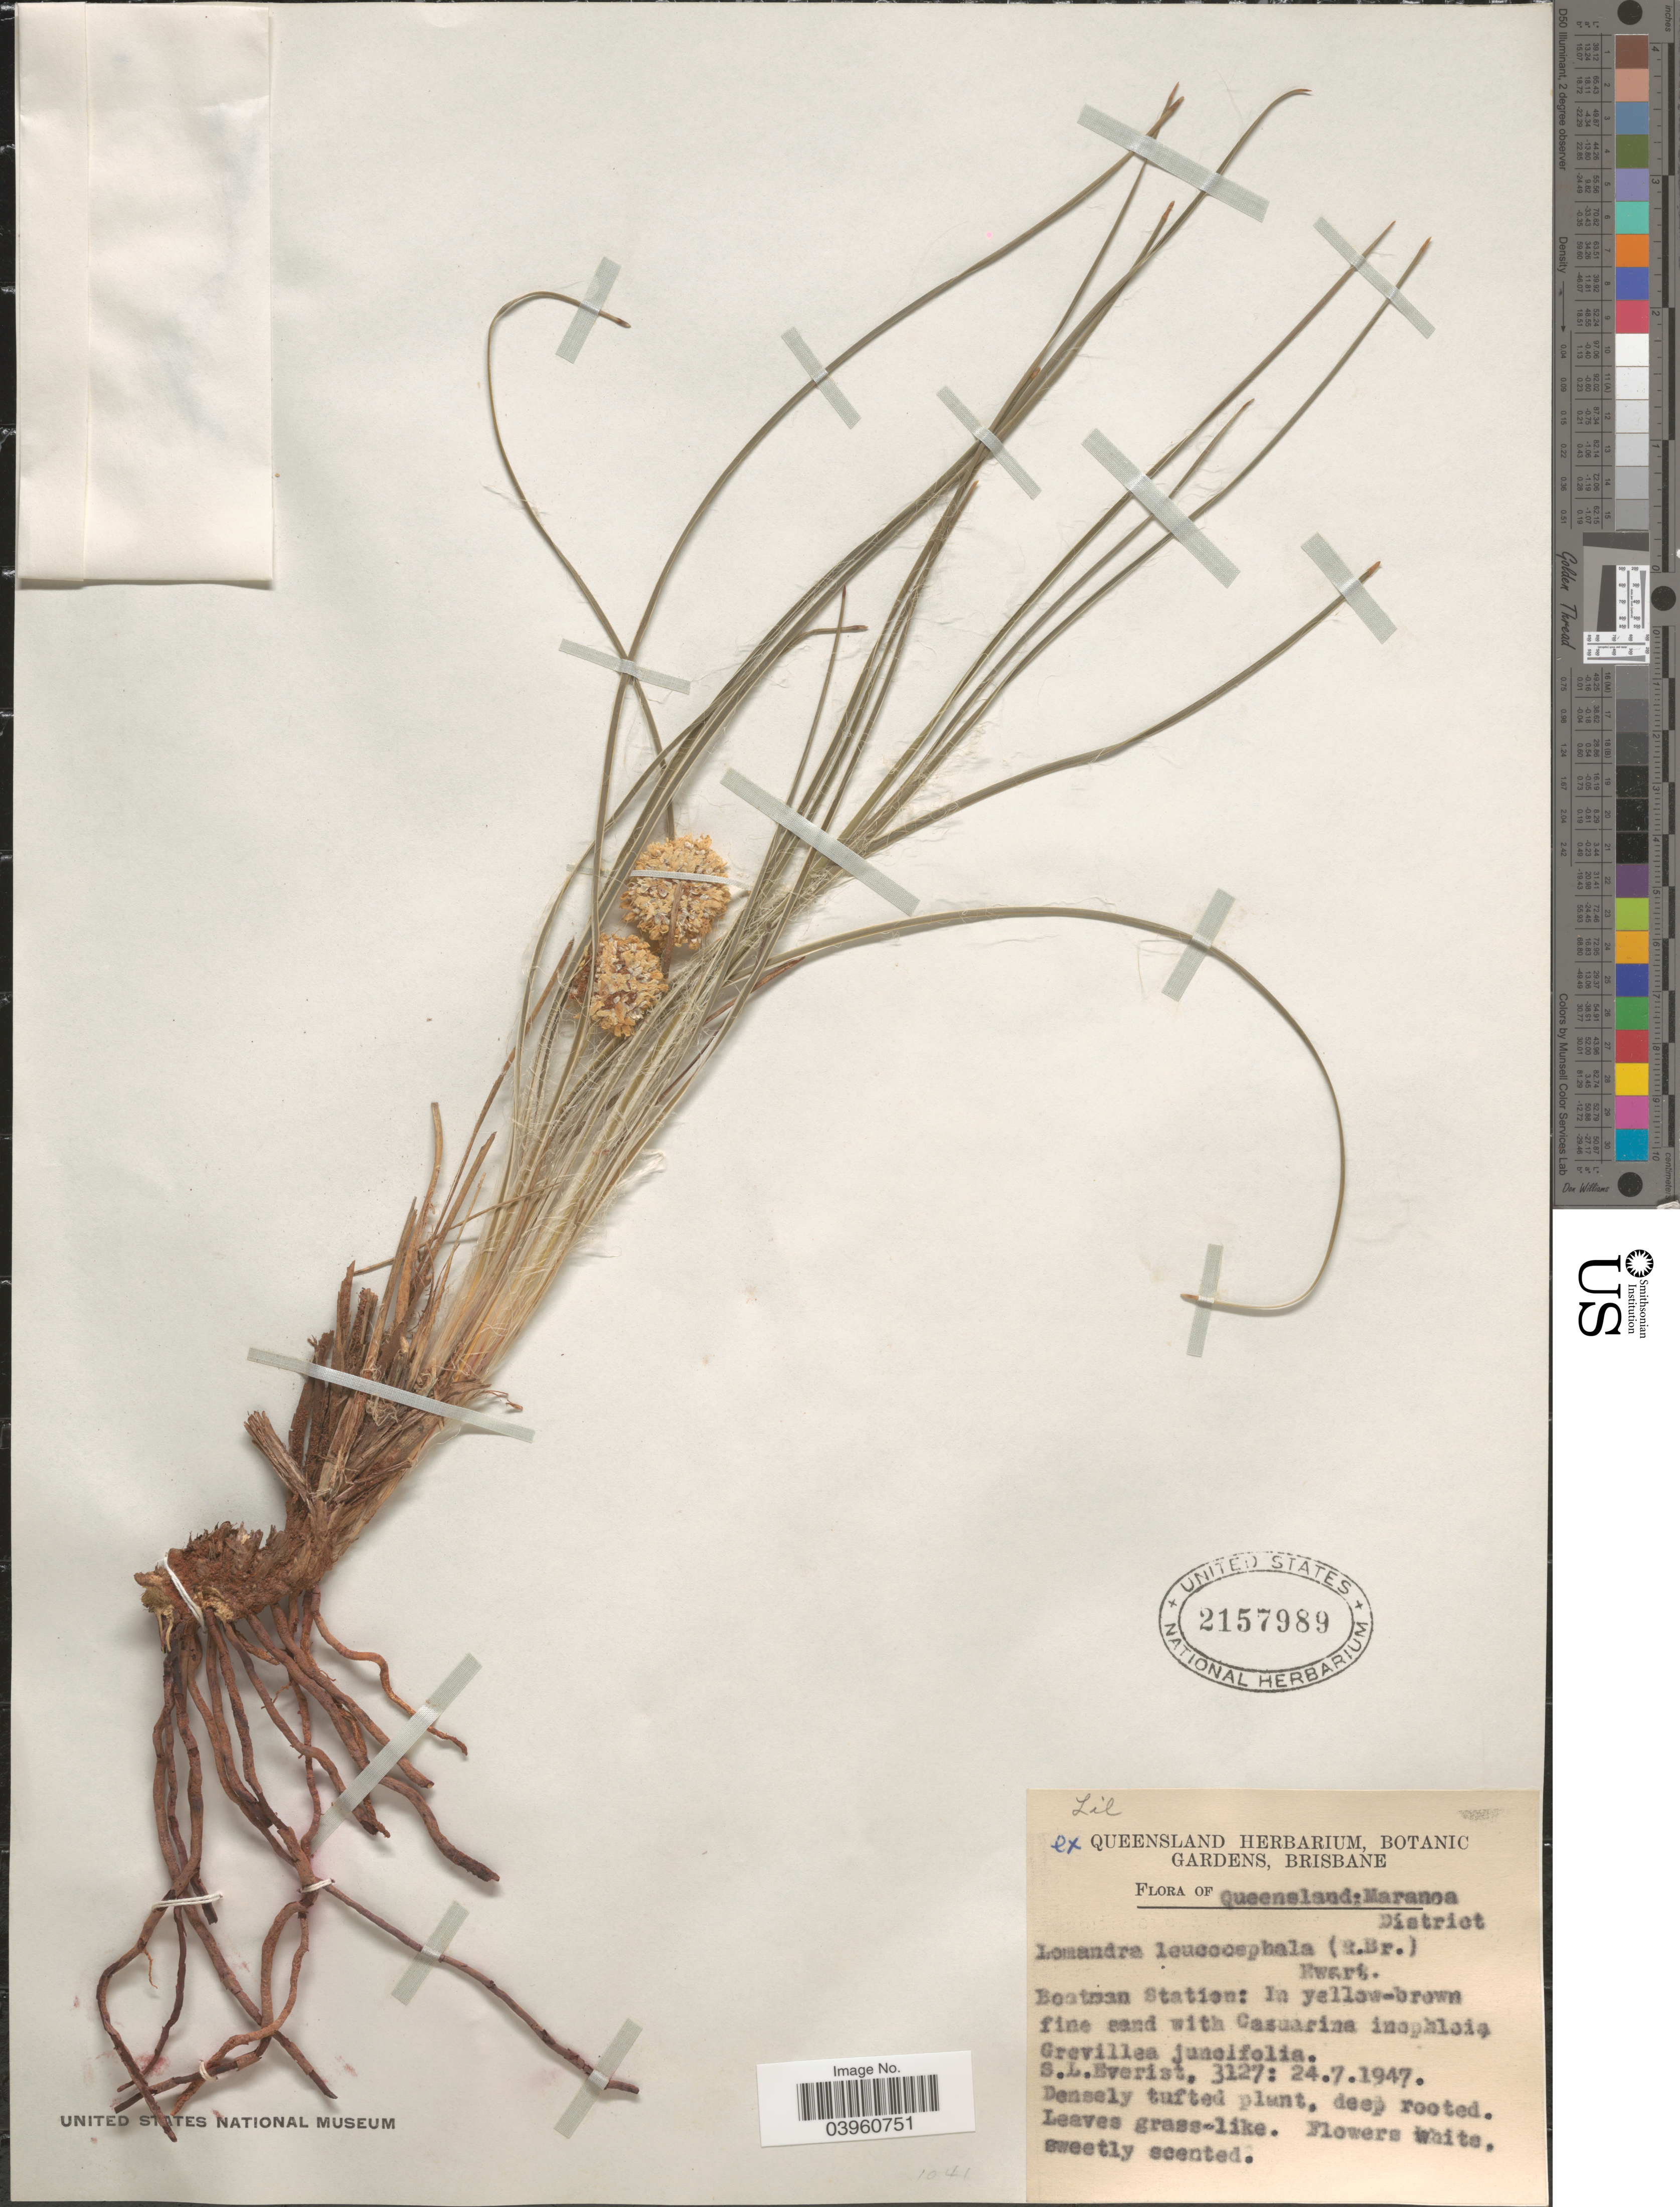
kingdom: Plantae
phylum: Tracheophyta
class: Liliopsida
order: Asparagales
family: Asparagaceae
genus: Lomandra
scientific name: Lomandra leucocephala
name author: (R. Br.) Ewart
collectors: S. Everist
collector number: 3127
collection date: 1947-07-24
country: Australia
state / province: Queensland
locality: Maranoa District. Boatman Station.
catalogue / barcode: US 2157989